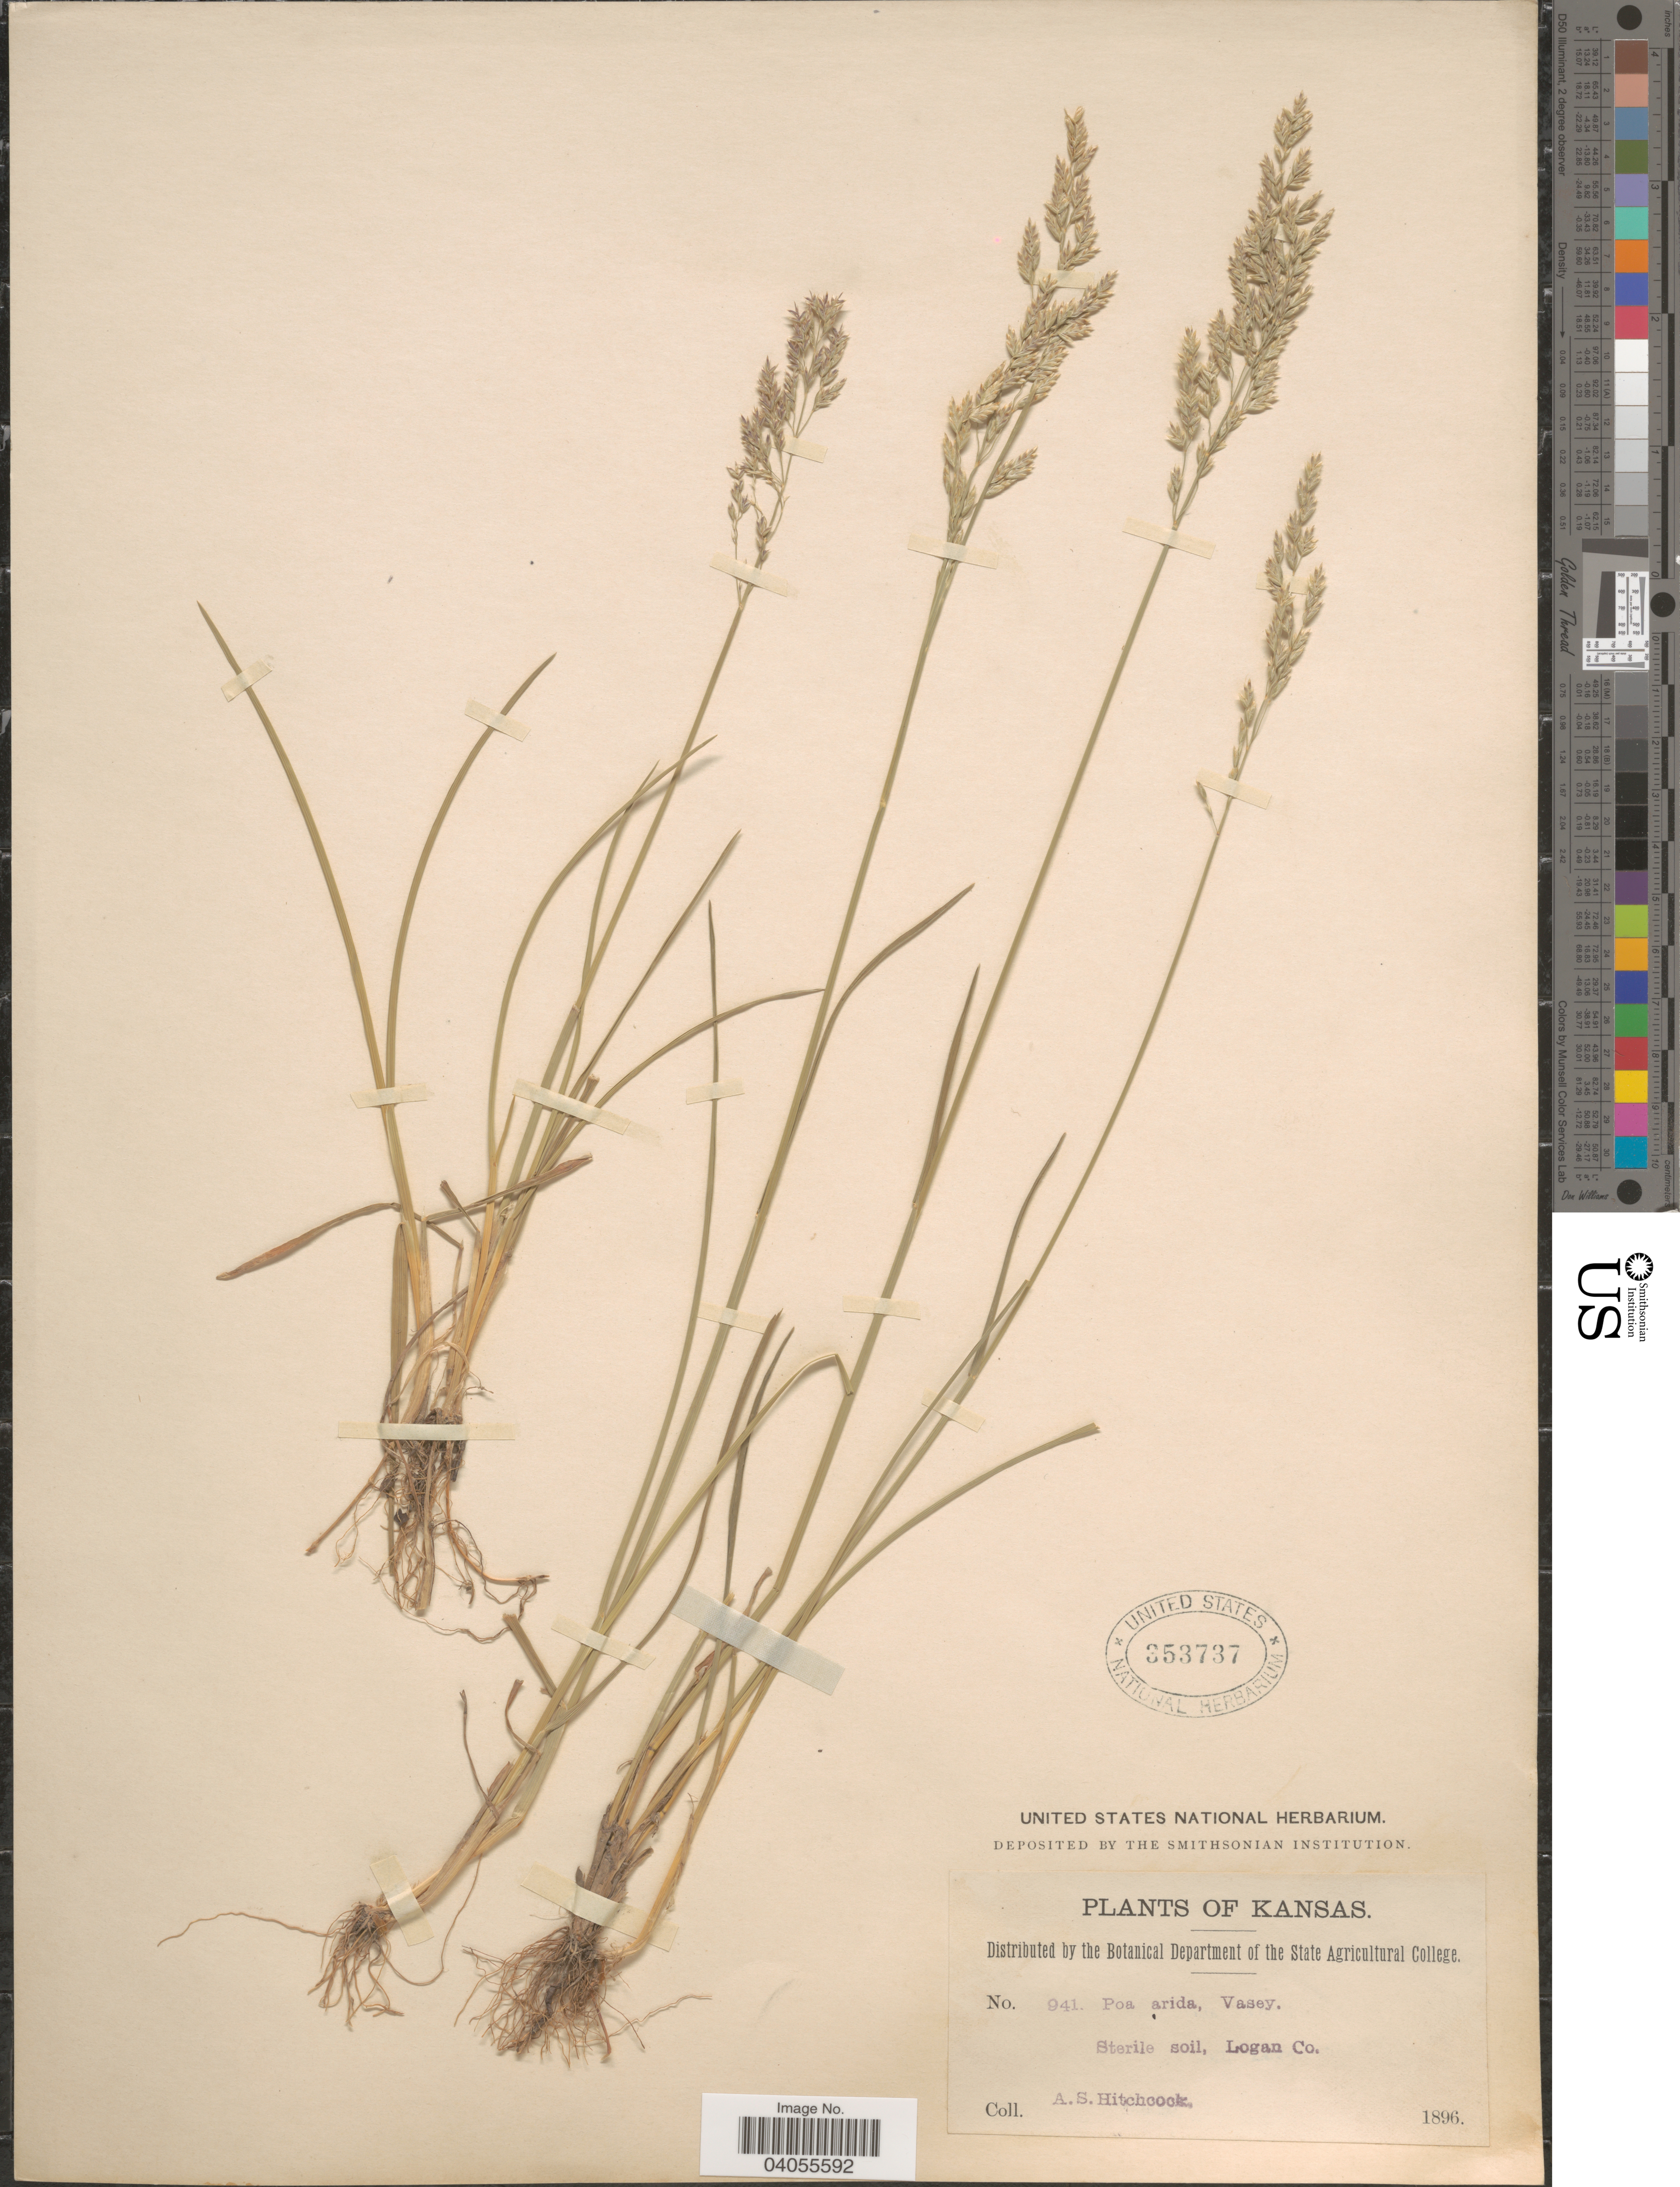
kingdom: Plantae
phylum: Tracheophyta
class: Liliopsida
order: Poales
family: Poaceae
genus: Poa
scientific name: Poa arida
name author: Vasey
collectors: A. S. Hitchcock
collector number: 941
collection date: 1896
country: United States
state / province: Kansas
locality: Sterile soil, Logan Co.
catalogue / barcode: US 353737